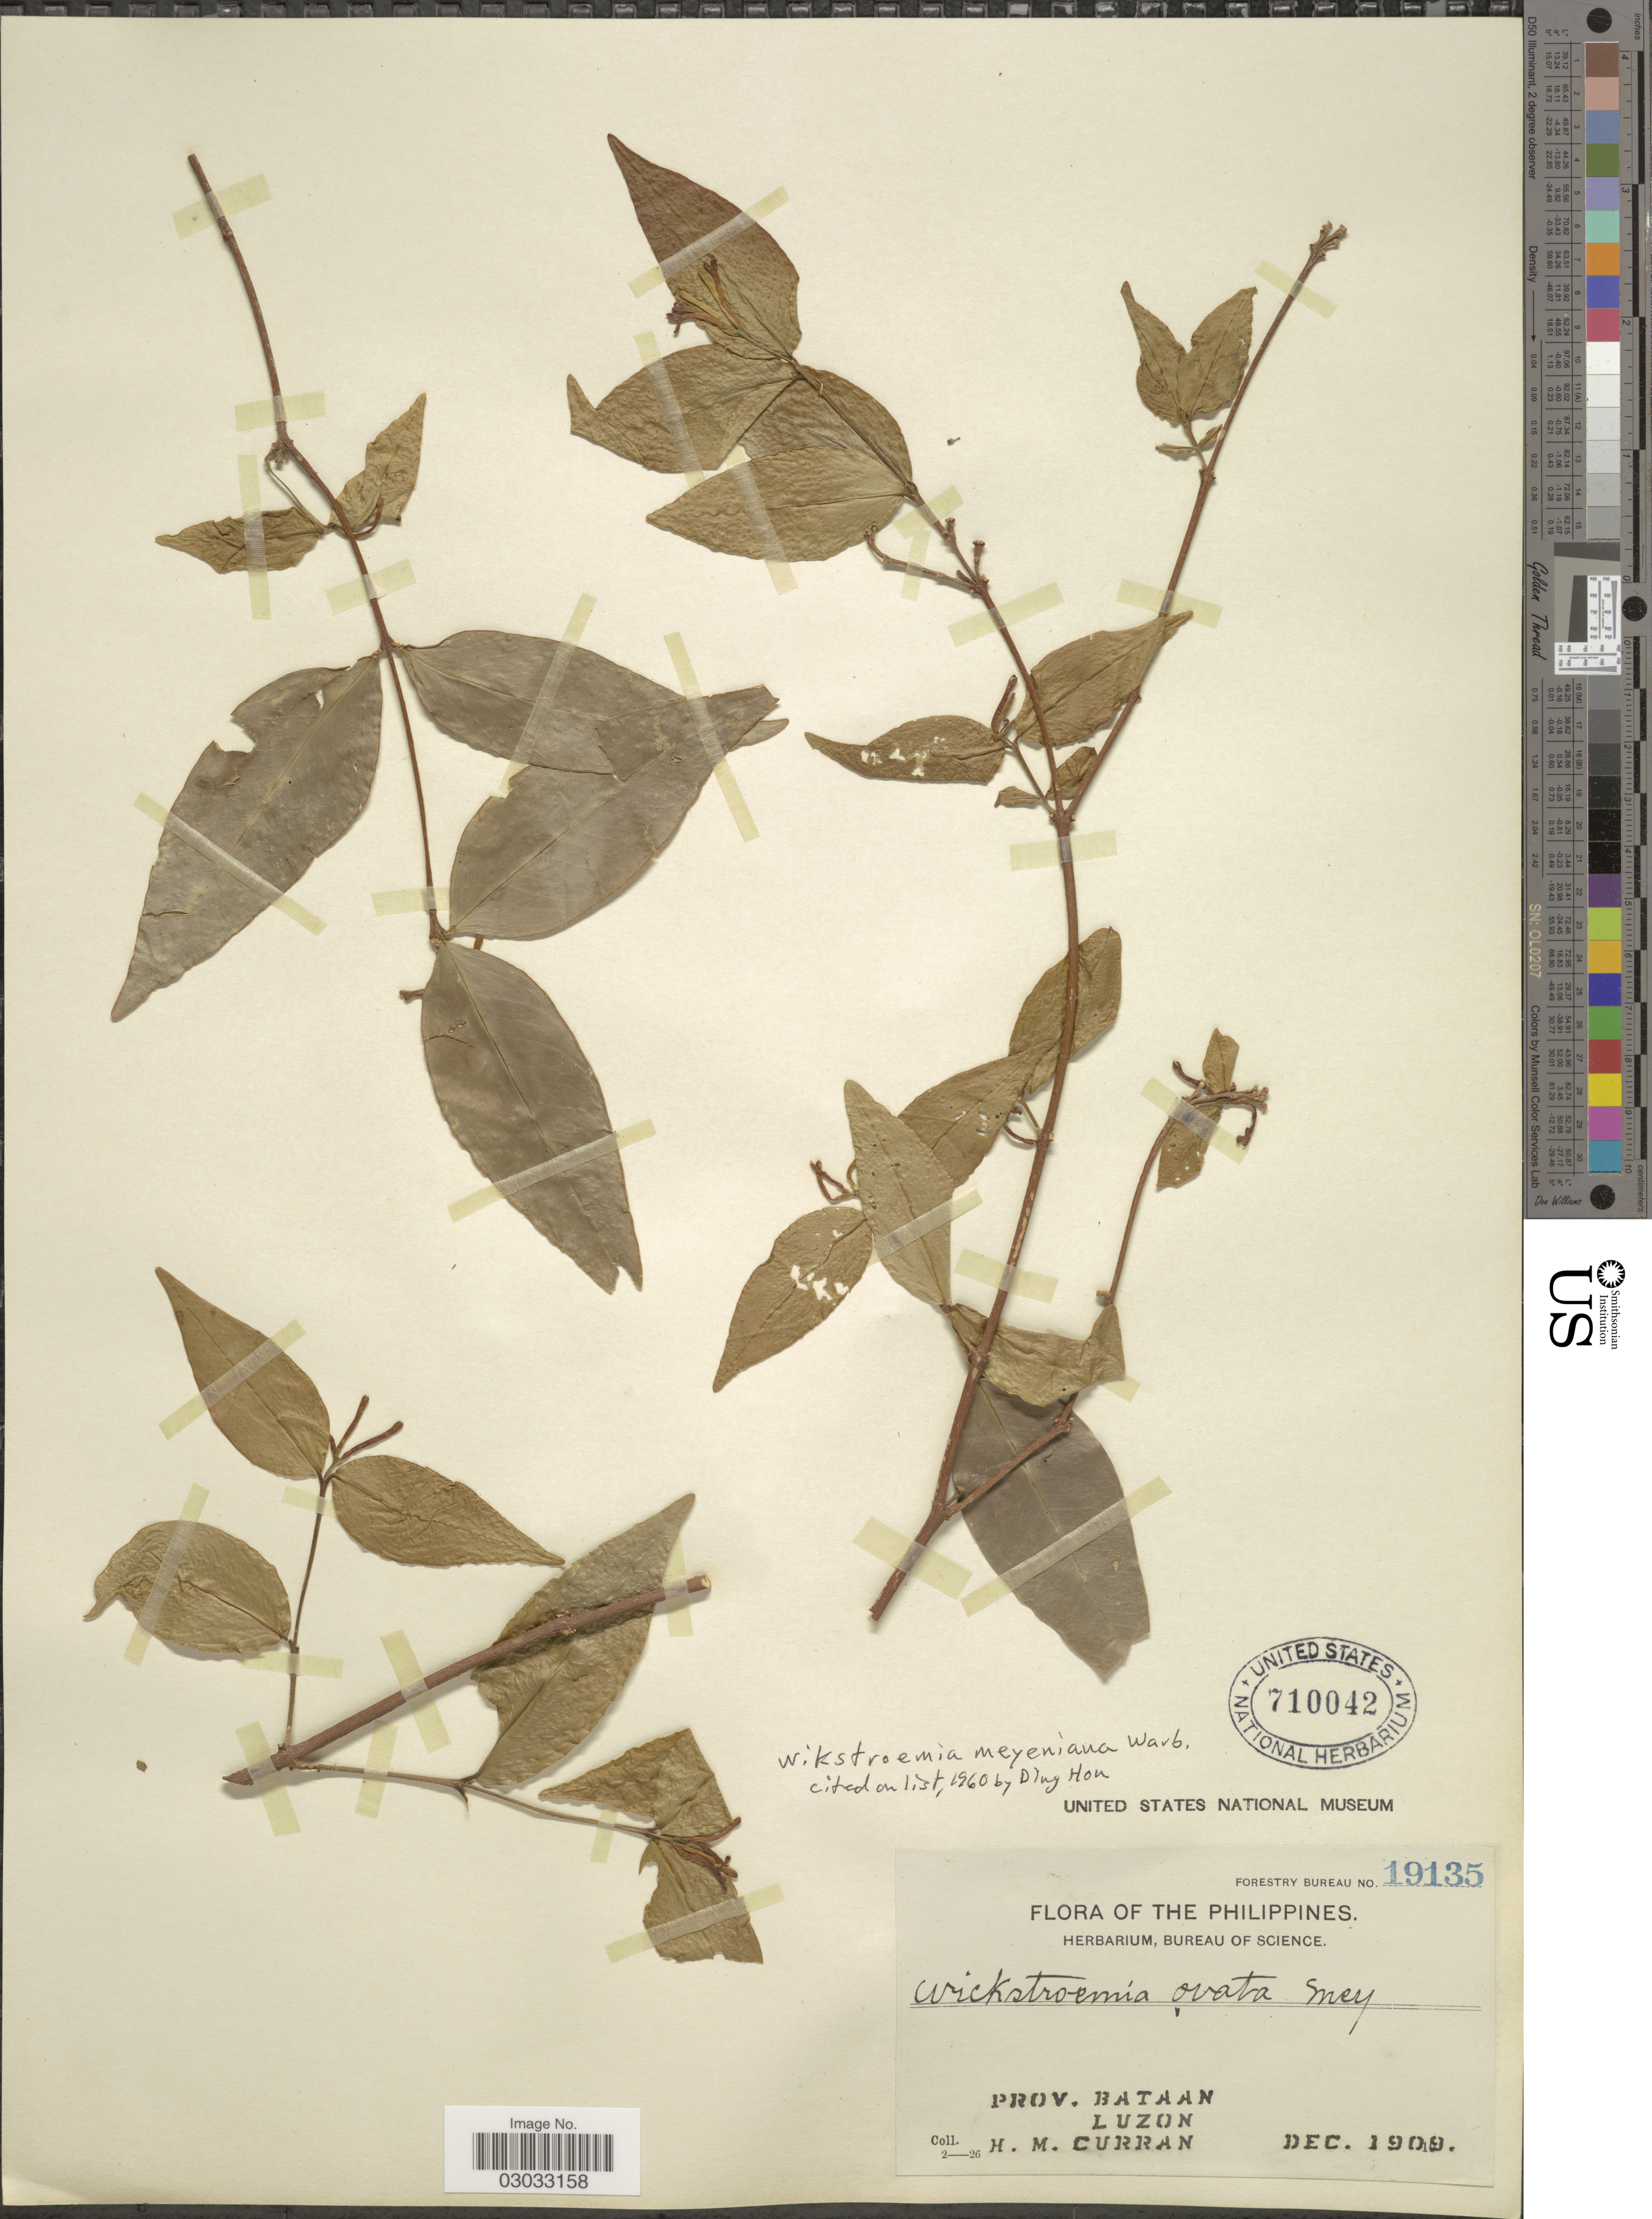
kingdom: Plantae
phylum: Tracheophyta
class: Magnoliopsida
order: Malvales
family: Thymelaeaceae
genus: Wikstroemia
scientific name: Wikstroemia meyeniana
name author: Warb.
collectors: H. M. Curran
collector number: Forestry Bureau 19135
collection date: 1909-12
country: Philippines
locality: Prov. Bataan, Luzon.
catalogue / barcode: US 710042